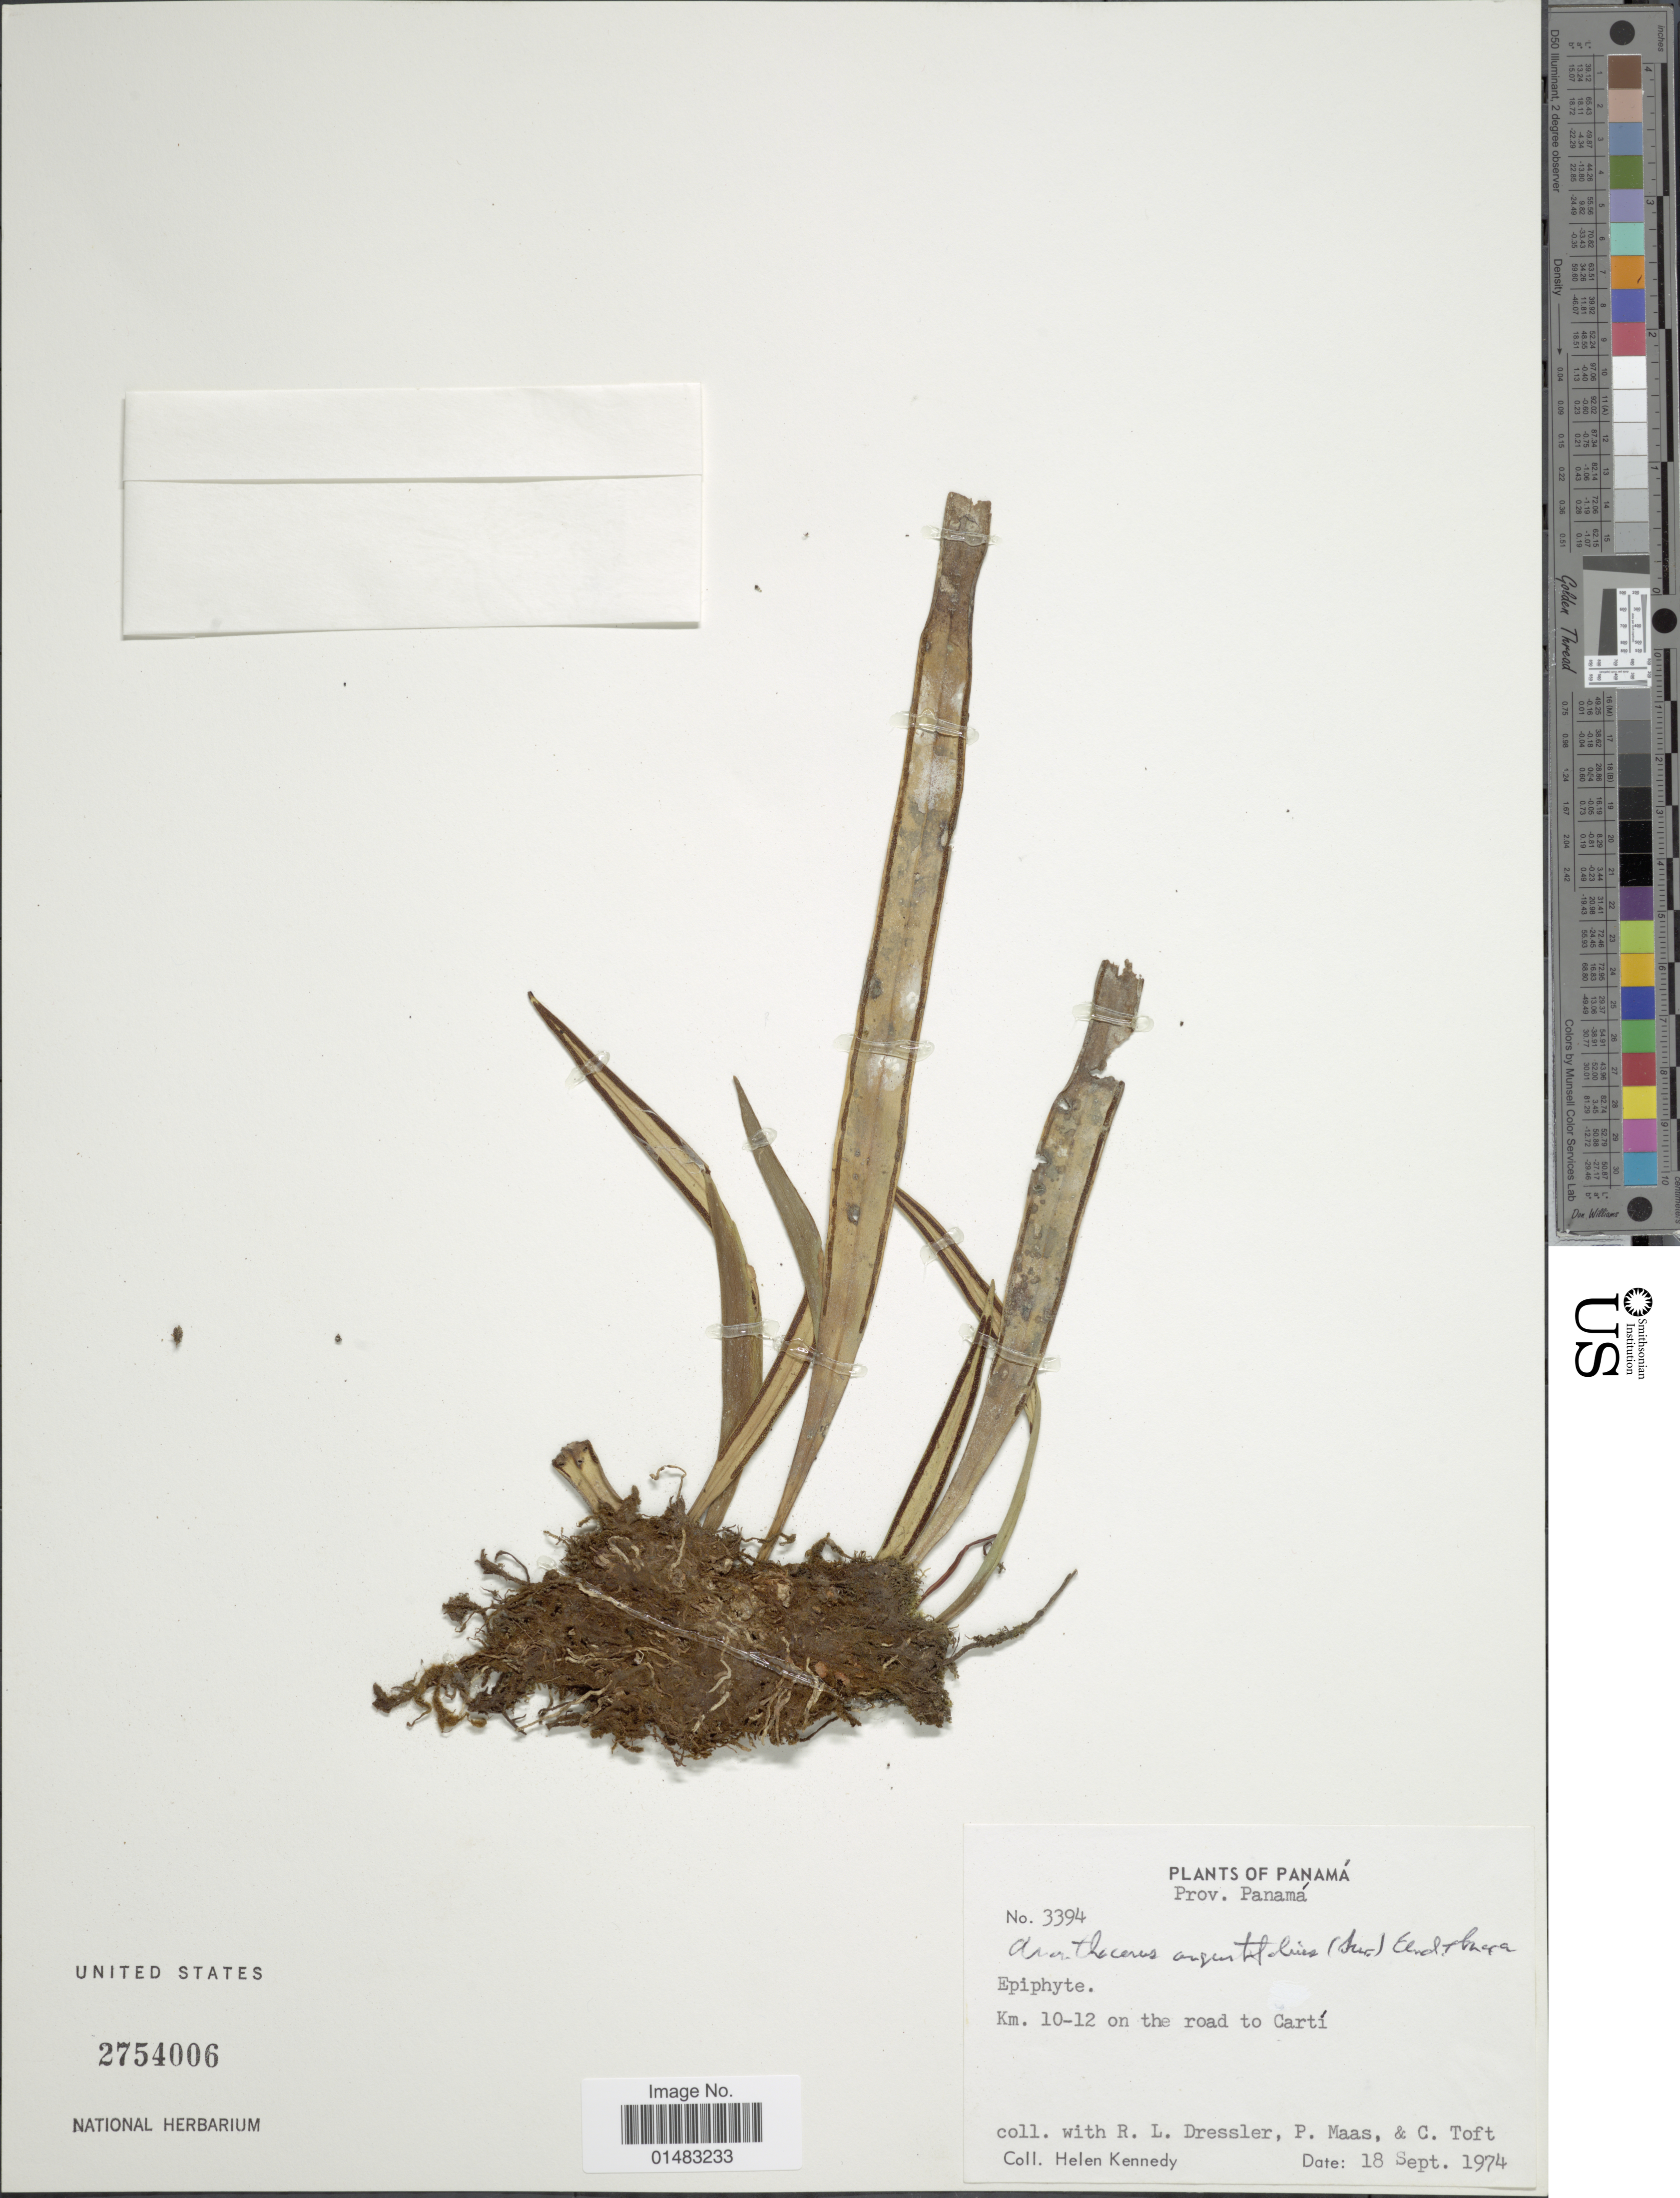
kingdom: Plantae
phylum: Tracheophyta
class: Polypodiopsida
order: Polypodiales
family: Pteridaceae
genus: Ananthacorus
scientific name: Ananthacorus angustifolius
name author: (Sw.) Underw. & Maxon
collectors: H. Kennedy, R. Dressler, P. Maas & C. Toft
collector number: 3394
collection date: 1974-09-18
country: Panama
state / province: Panamá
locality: Prov. Panamá, Km. 10-12 on the road to Cartí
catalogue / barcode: US 2754006